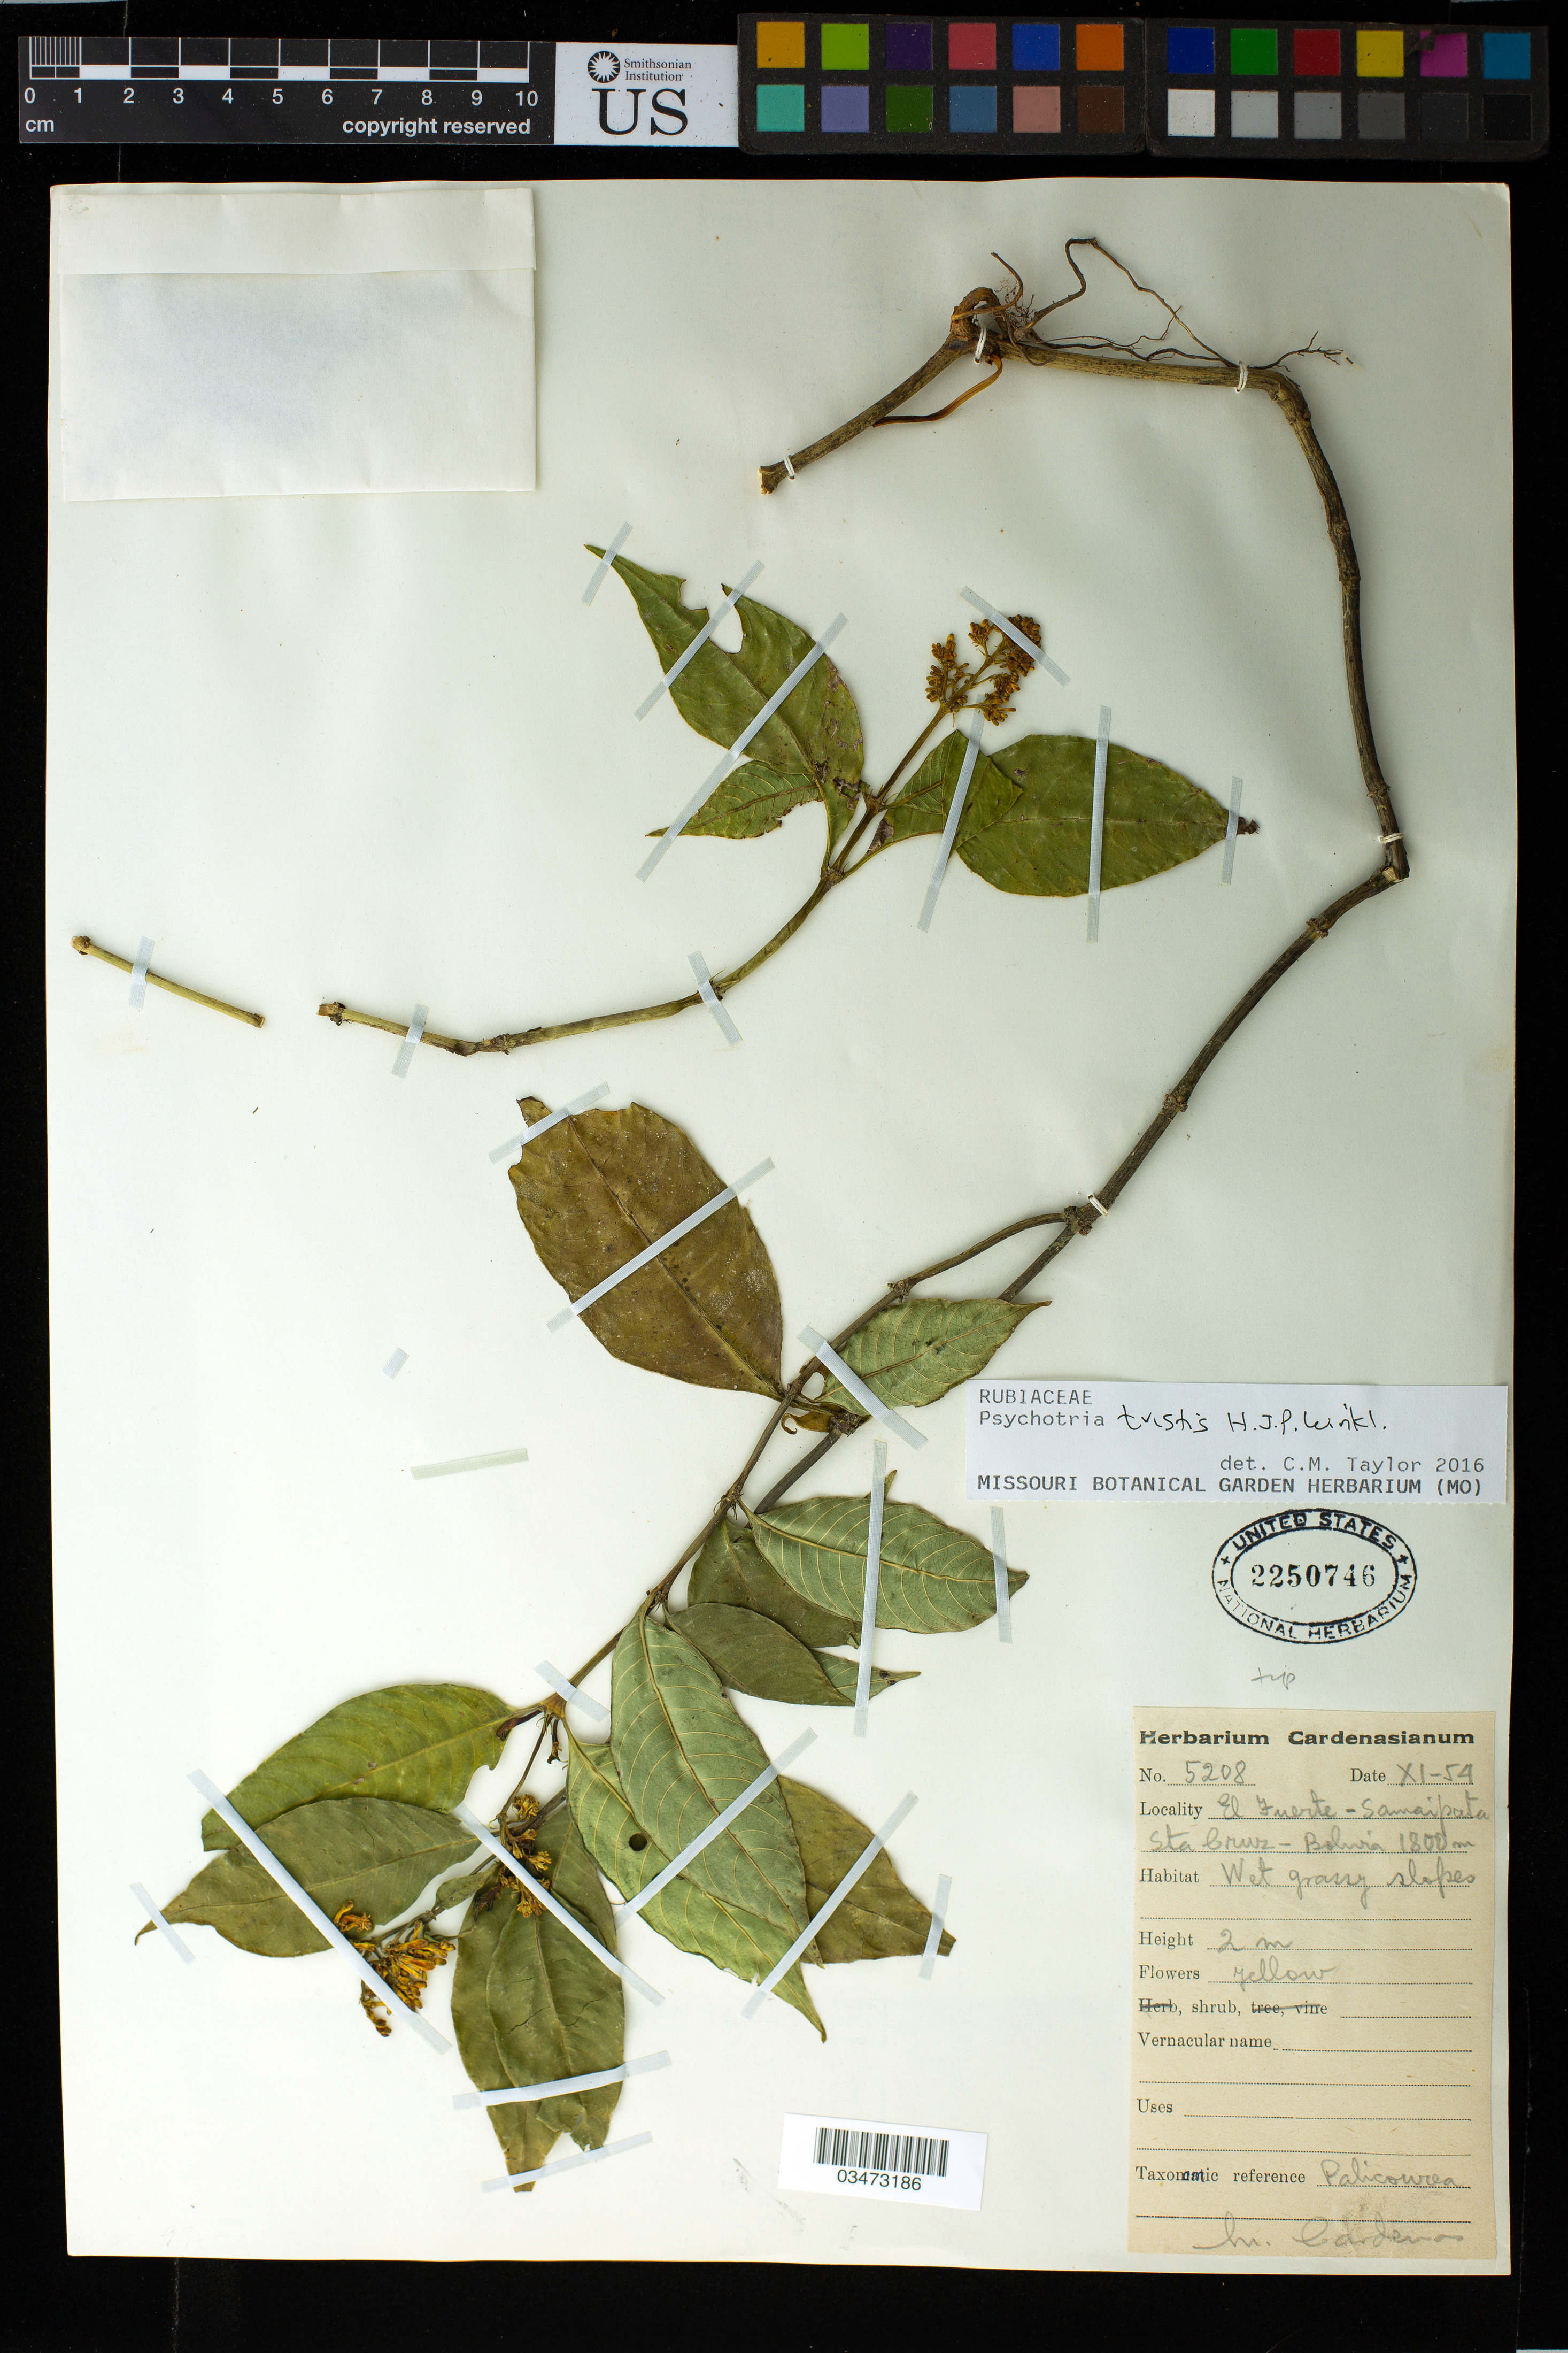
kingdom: Plantae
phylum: Tracheophyta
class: Magnoliopsida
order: Gentianales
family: Rubiaceae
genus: Psychotria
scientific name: Psychotria tristis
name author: H.J.P. Winkl.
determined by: Taylor, Charlotte M.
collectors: H. Cardenas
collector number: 5208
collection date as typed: Nov 1954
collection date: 1954-11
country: Bolivia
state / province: Santa Cruz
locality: El Fuerte, Samaipata.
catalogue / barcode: US 2250746